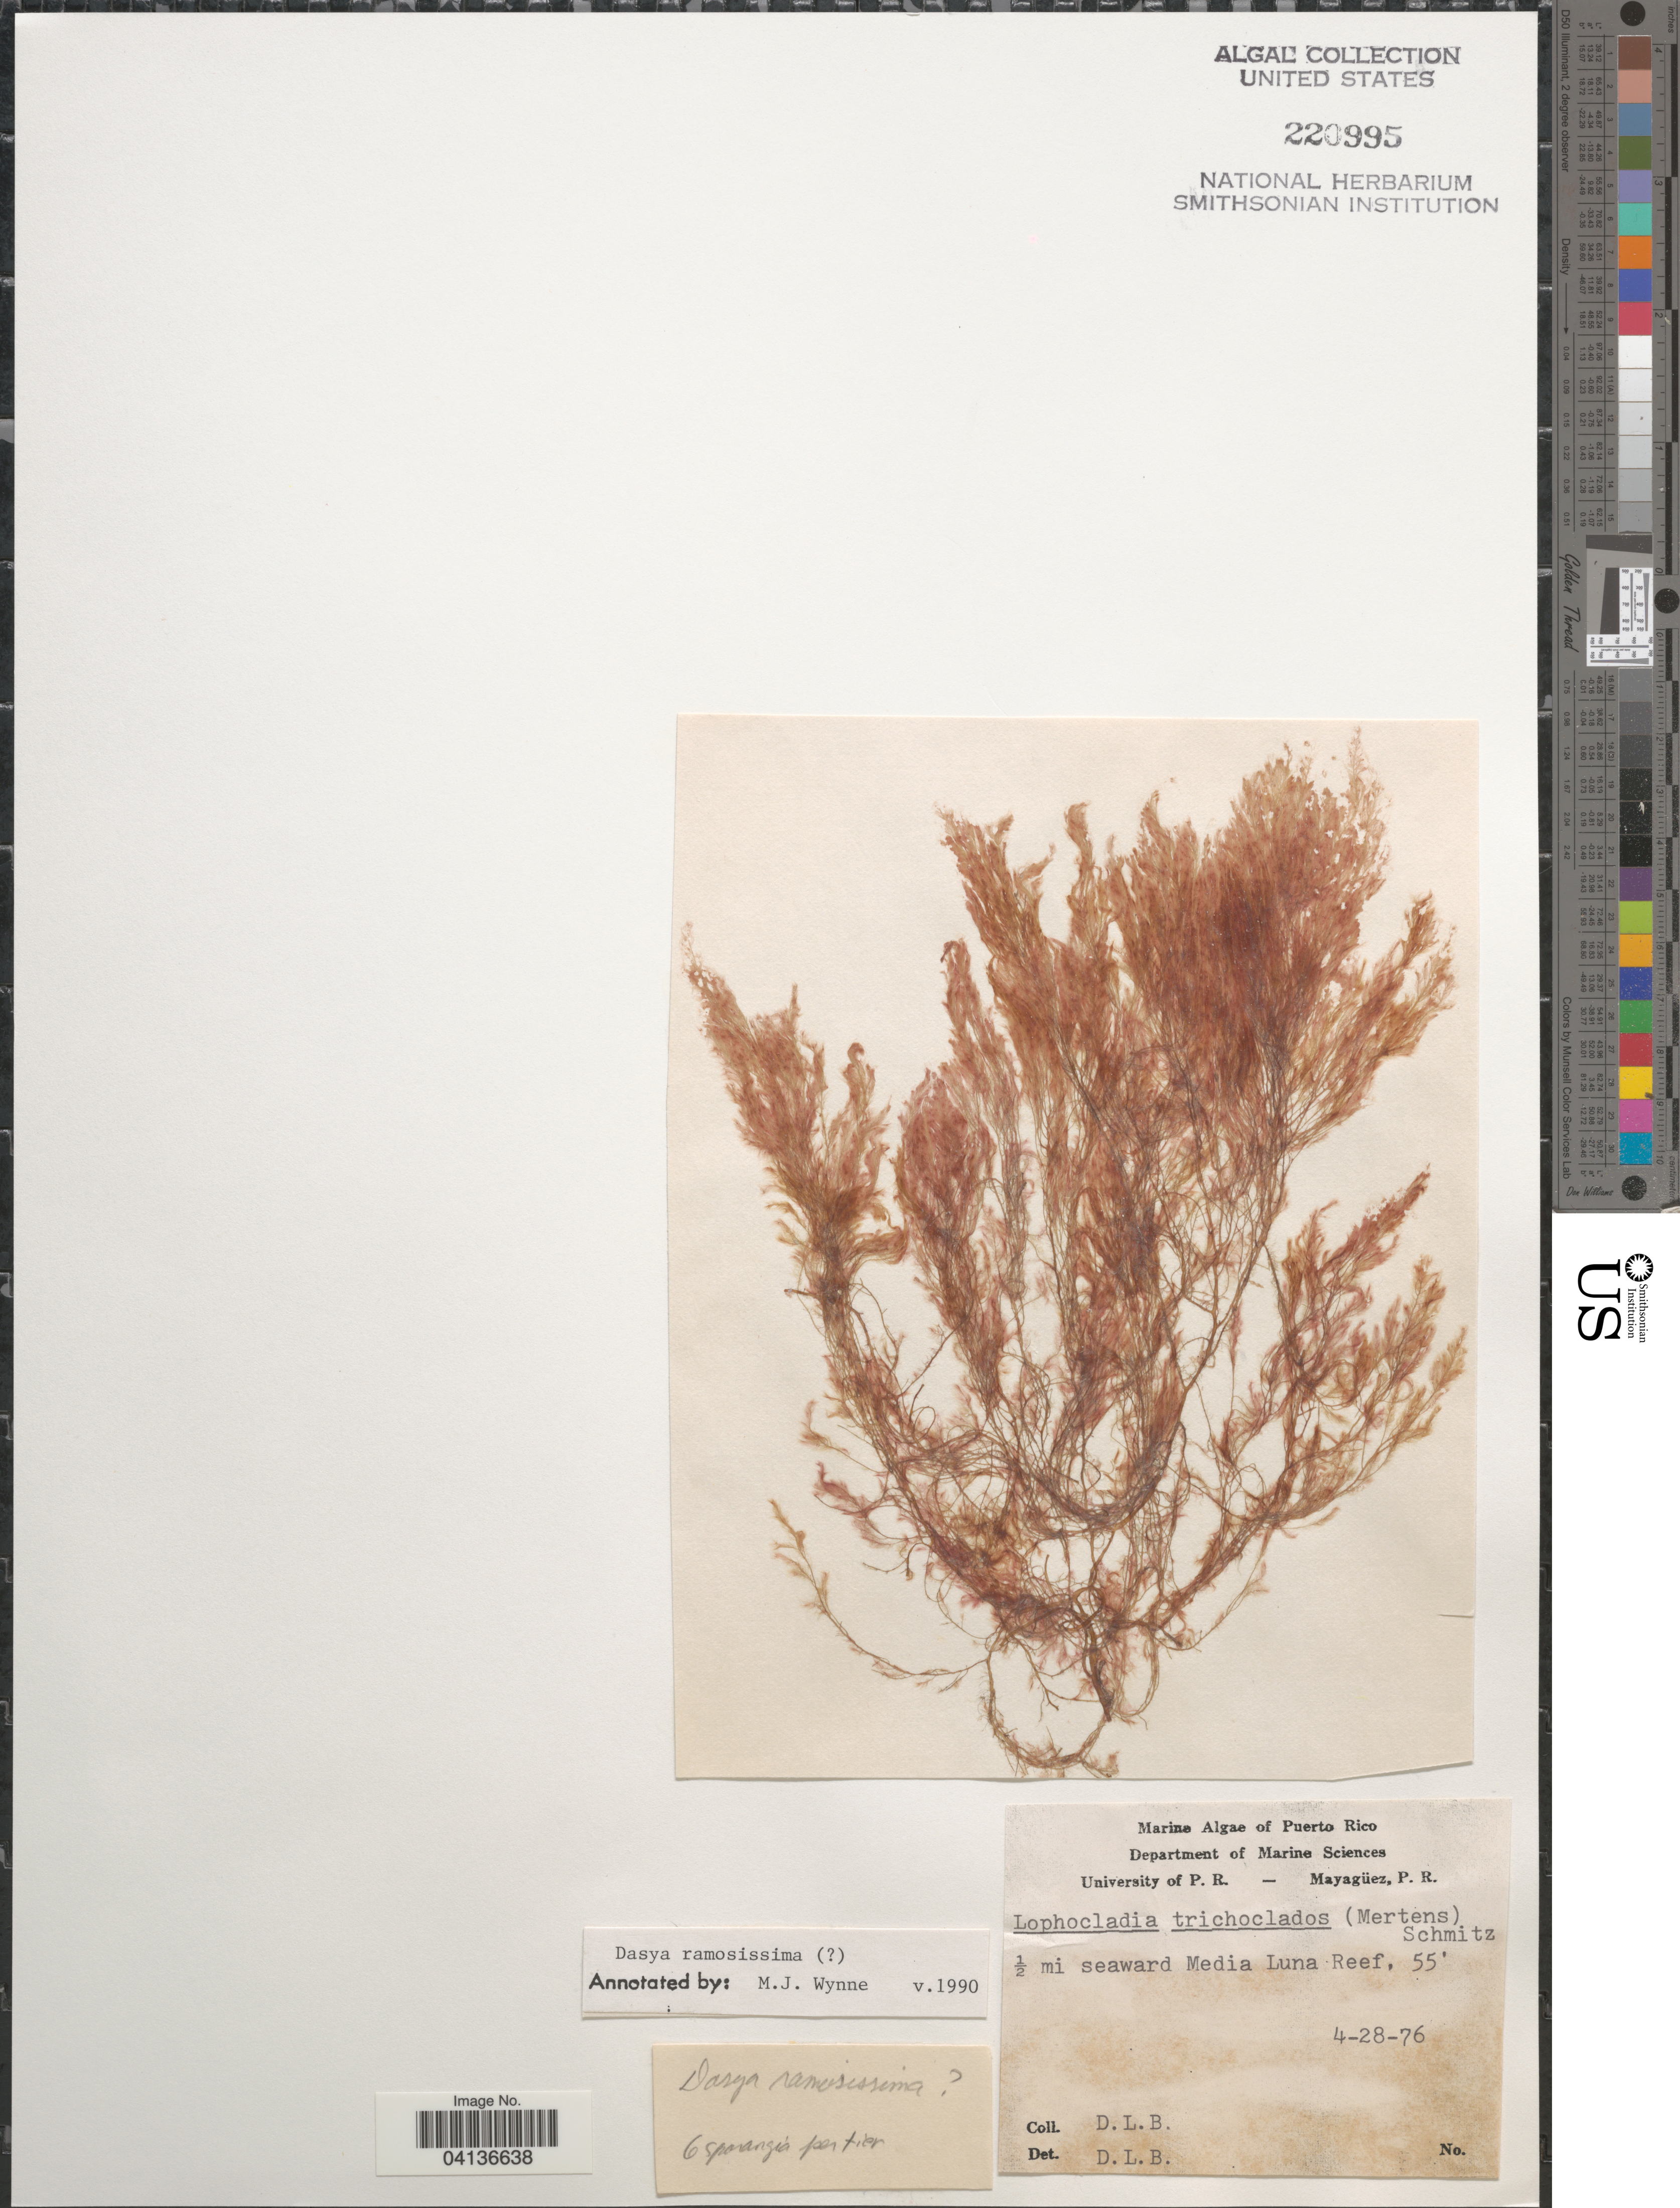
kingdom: Plantae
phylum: Rhodophyta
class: Florideophyceae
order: Ceramiales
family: Dasyaceae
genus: Dasya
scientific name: Dasya ramosissima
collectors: D. L. B.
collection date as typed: Transcribed d/m/y: 28/4/76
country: Puerto Rico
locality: ½ mi seaward of Media Luna Reef.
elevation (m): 17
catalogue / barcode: US 220995